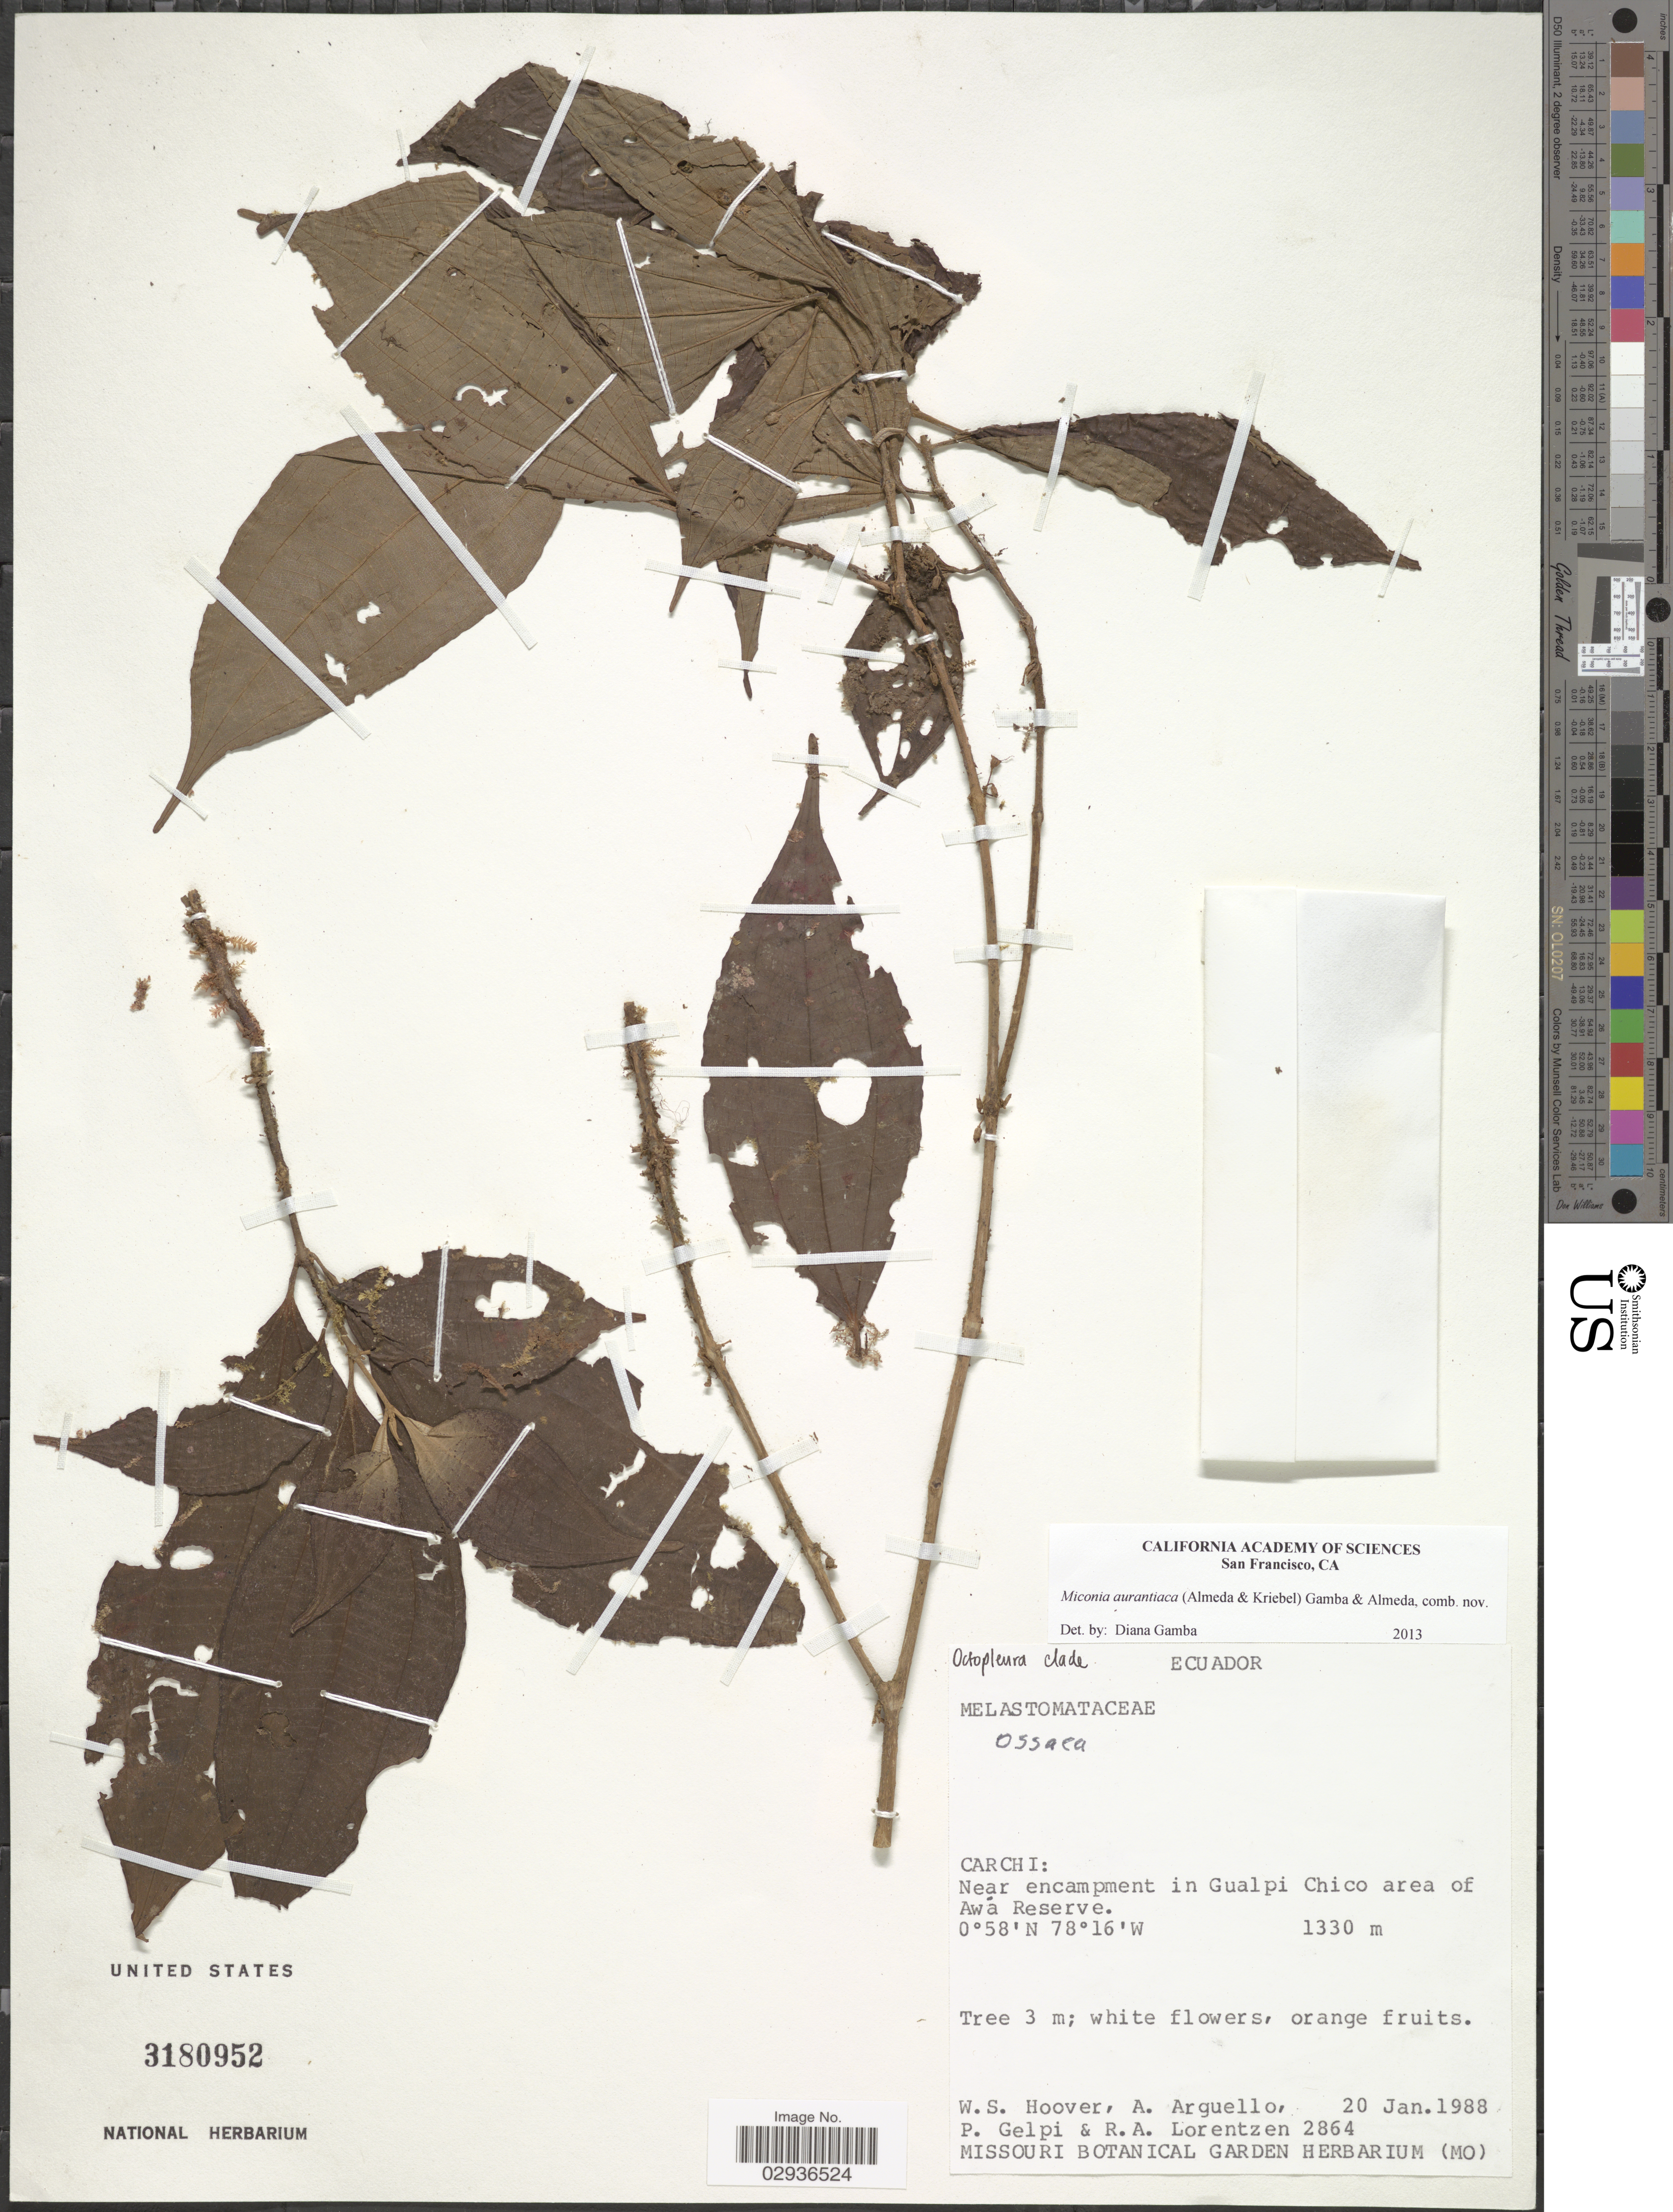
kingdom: Plantae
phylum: Tracheophyta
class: Magnoliopsida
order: Myrtales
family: Melastomataceae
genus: Miconia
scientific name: Miconia aurantiaca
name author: (Almeda & Kriebel) Gamba & Almeda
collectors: W. S. Hoover, A. Arguello, P. Gelpi & R. Lorentzen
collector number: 2864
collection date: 1988-01-20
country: Ecuador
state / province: Carchi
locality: Near encampment in Gualpi Chico area of Awá Reserve.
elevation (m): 1330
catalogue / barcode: US 3180952